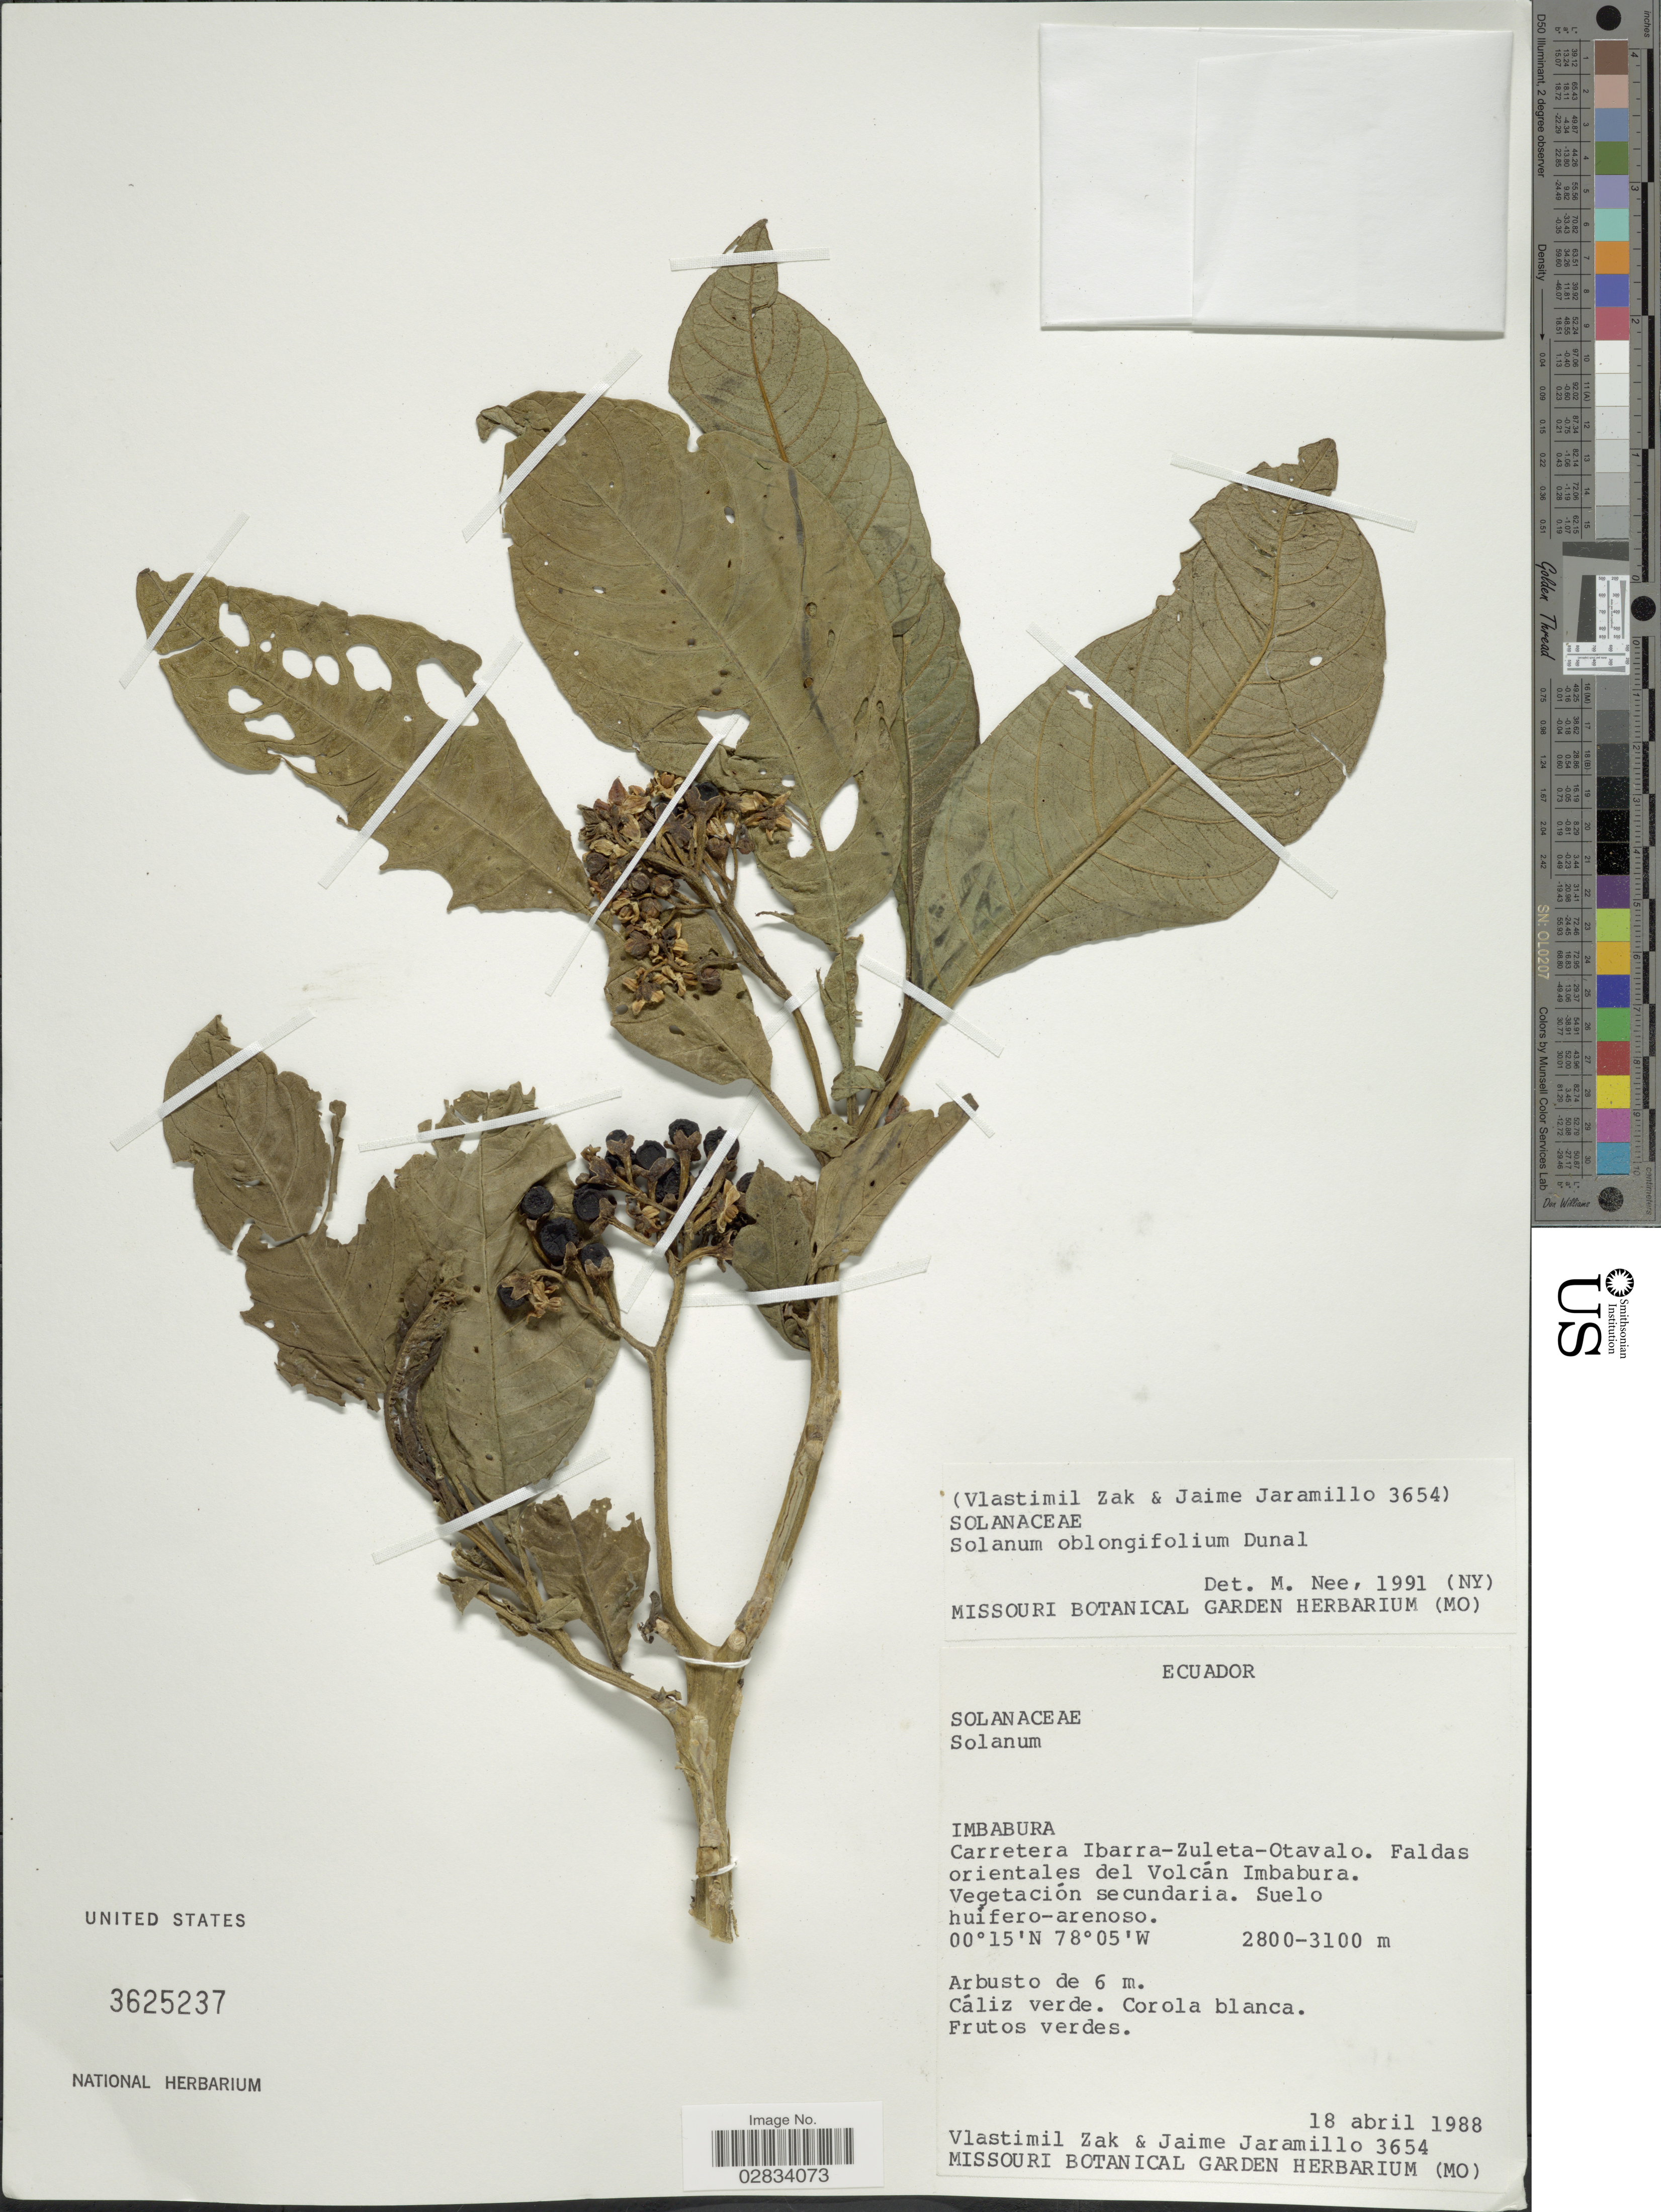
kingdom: Plantae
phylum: Tracheophyta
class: Magnoliopsida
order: Solanales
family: Solanaceae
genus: Solanum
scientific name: Solanum oblongifolium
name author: Duval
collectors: V. Zak & J. Jaramillo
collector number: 3654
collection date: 1988-04-18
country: Ecuador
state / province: Imbabura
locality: Carretera Ibarra-Zuleta-Otavalo, Faldas orientales del Volcán Imbabura.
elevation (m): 2800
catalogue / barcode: US 3625237